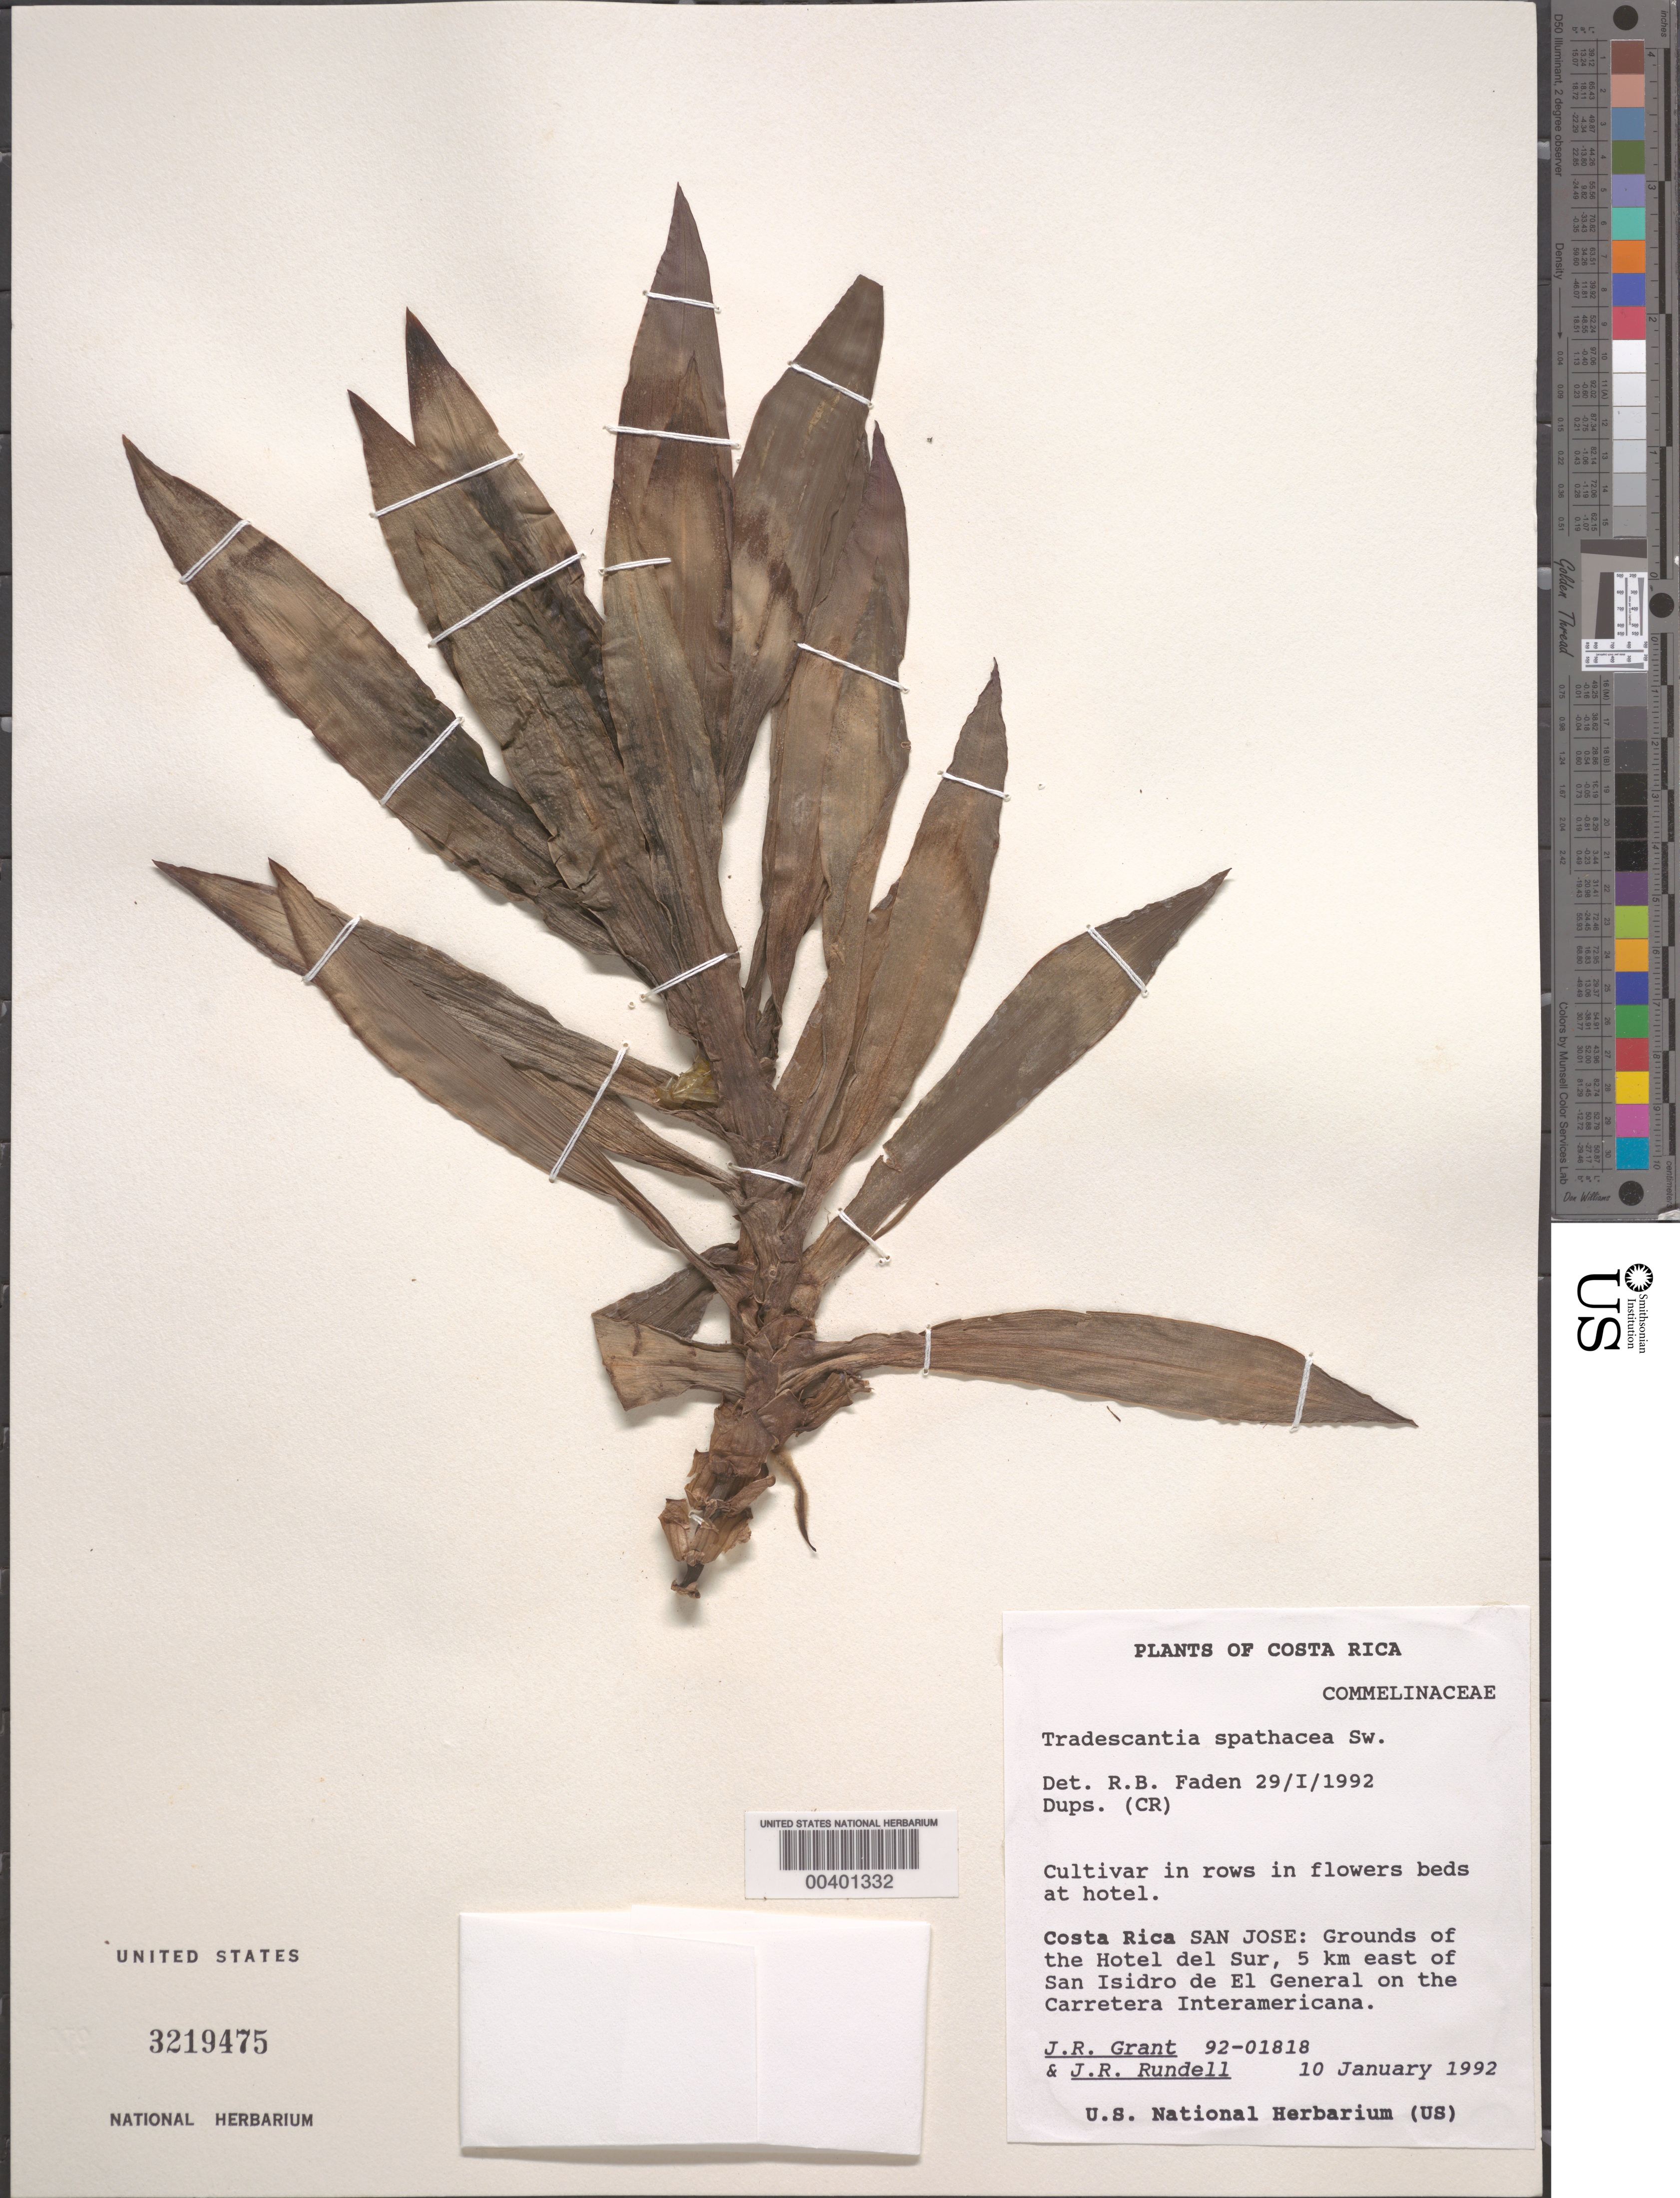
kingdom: Plantae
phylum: Tracheophyta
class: Liliopsida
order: Commelinales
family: Commelinaceae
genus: Callisia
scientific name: Callisia elegans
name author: Alexander ex H.E. Moore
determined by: Faden, Robert B., (US), Smithsonian Institution - National Museum of Natural History (UNITED STATES)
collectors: J. R. Grant & J. R. Rundell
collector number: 92-01818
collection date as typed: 10 Jan 1992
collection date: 1992-01-10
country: Costa Rica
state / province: Puntarenas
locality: Grounds of hotel del sur, e of san isidro de el general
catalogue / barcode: US 3219475